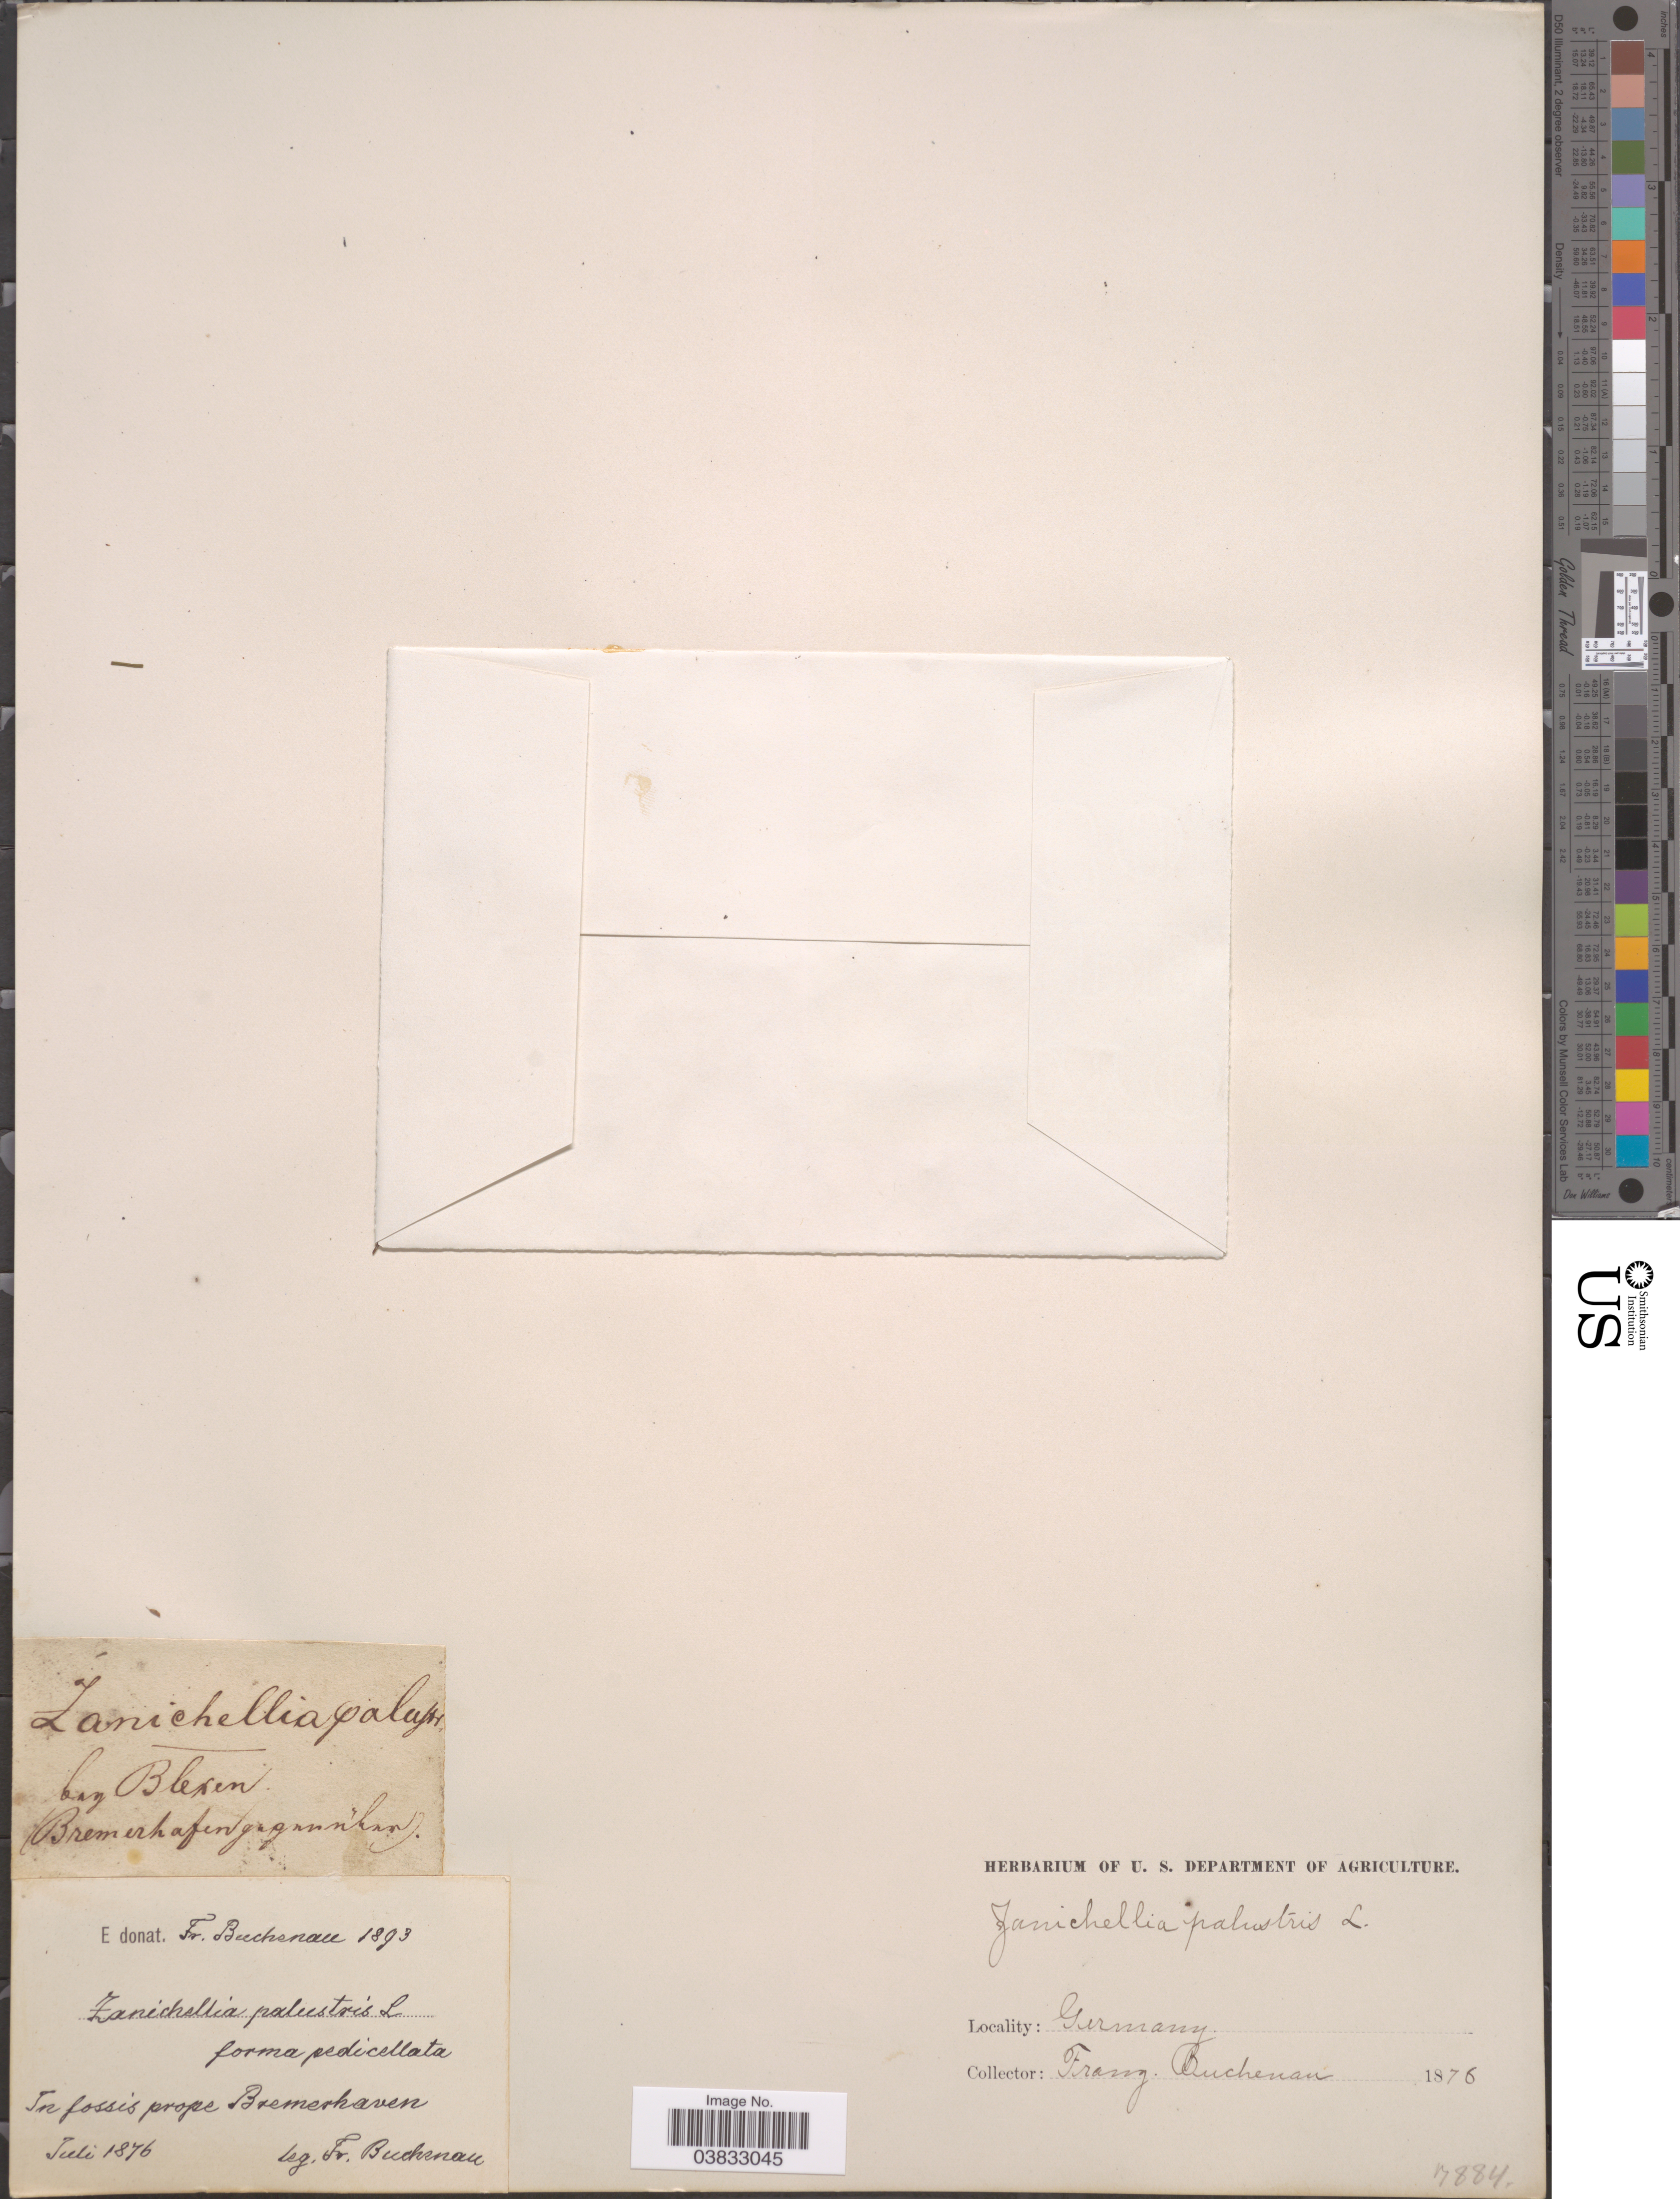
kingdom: Plantae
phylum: Tracheophyta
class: Liliopsida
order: Alismatales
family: Potamogetonaceae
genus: Zannichellia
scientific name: Zannichellia palustris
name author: L.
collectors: F. Buchenau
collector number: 17884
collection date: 1876-07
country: Germany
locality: In fossis prope Bremerhaven.